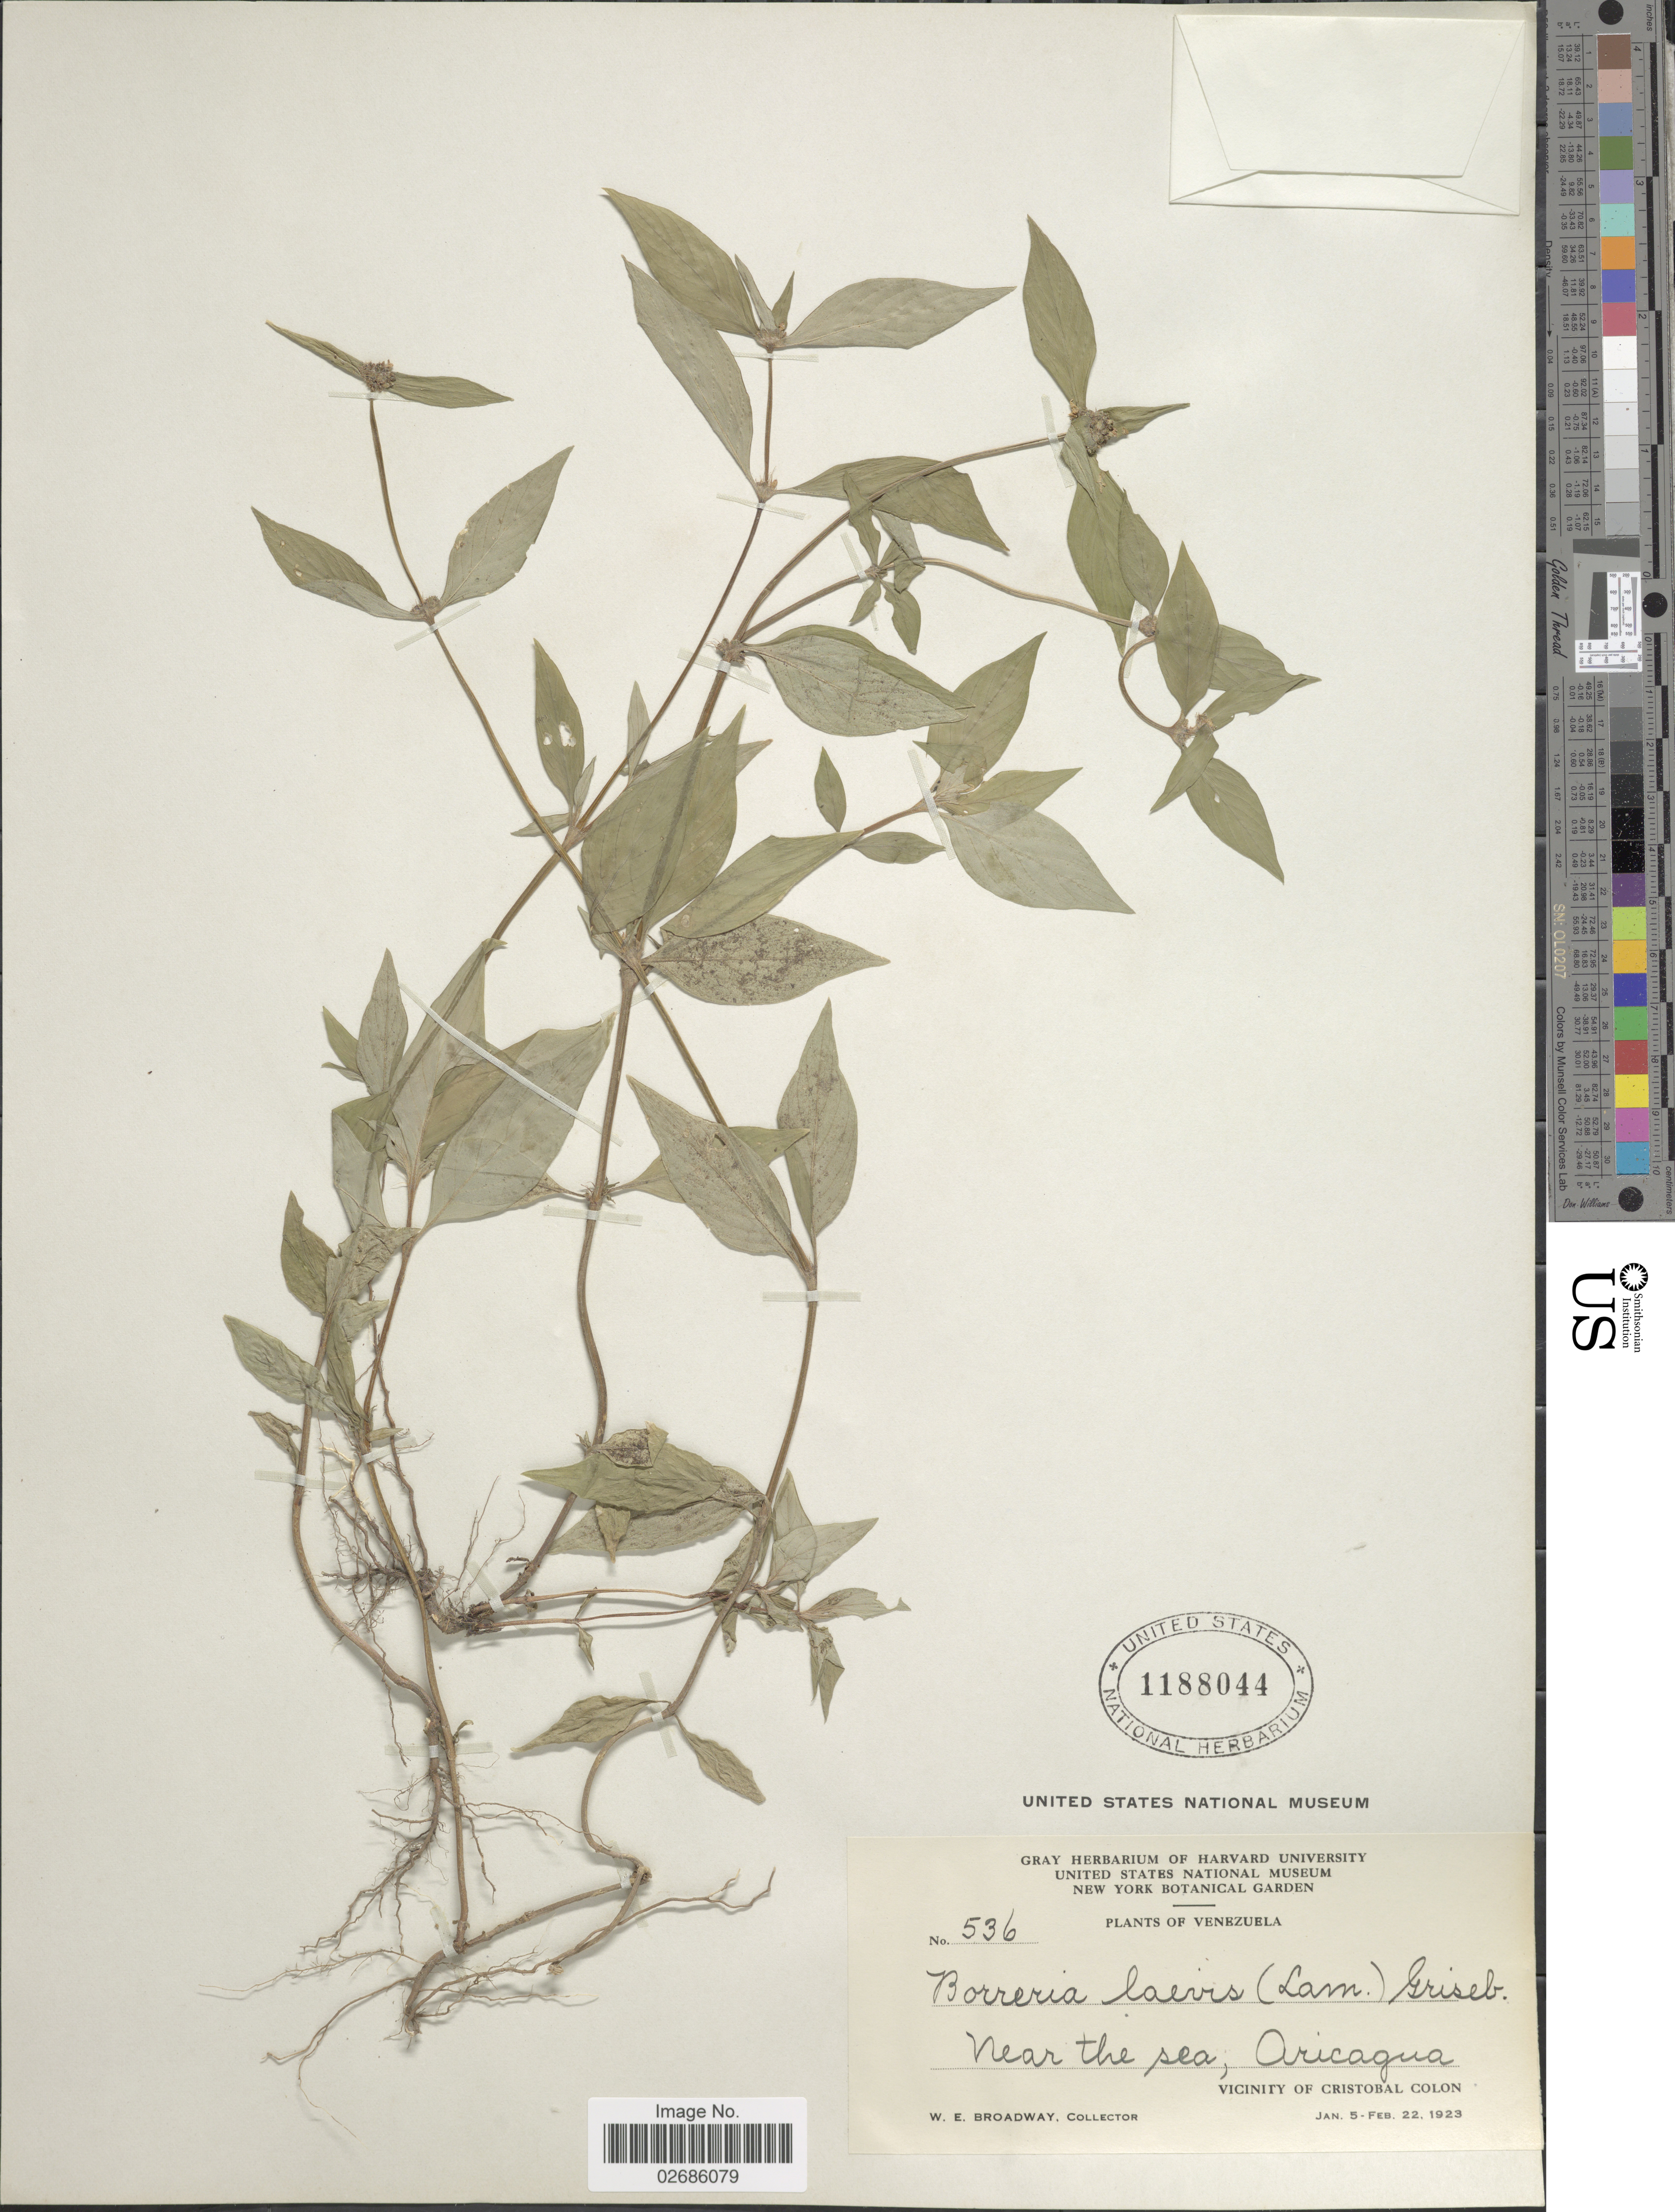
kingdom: Plantae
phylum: Tracheophyta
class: Magnoliopsida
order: Gentianales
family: Rubiaceae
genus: Borreria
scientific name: Borreria assurgens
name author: (Ruiz & Pav.) Griseb.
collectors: W. E. Broadway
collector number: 536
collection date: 1923-01-05/1923-02-22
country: Venezuela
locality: Near the sea, Aricagua. Vicinity of Cristobal Colon.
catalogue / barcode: US 1188044